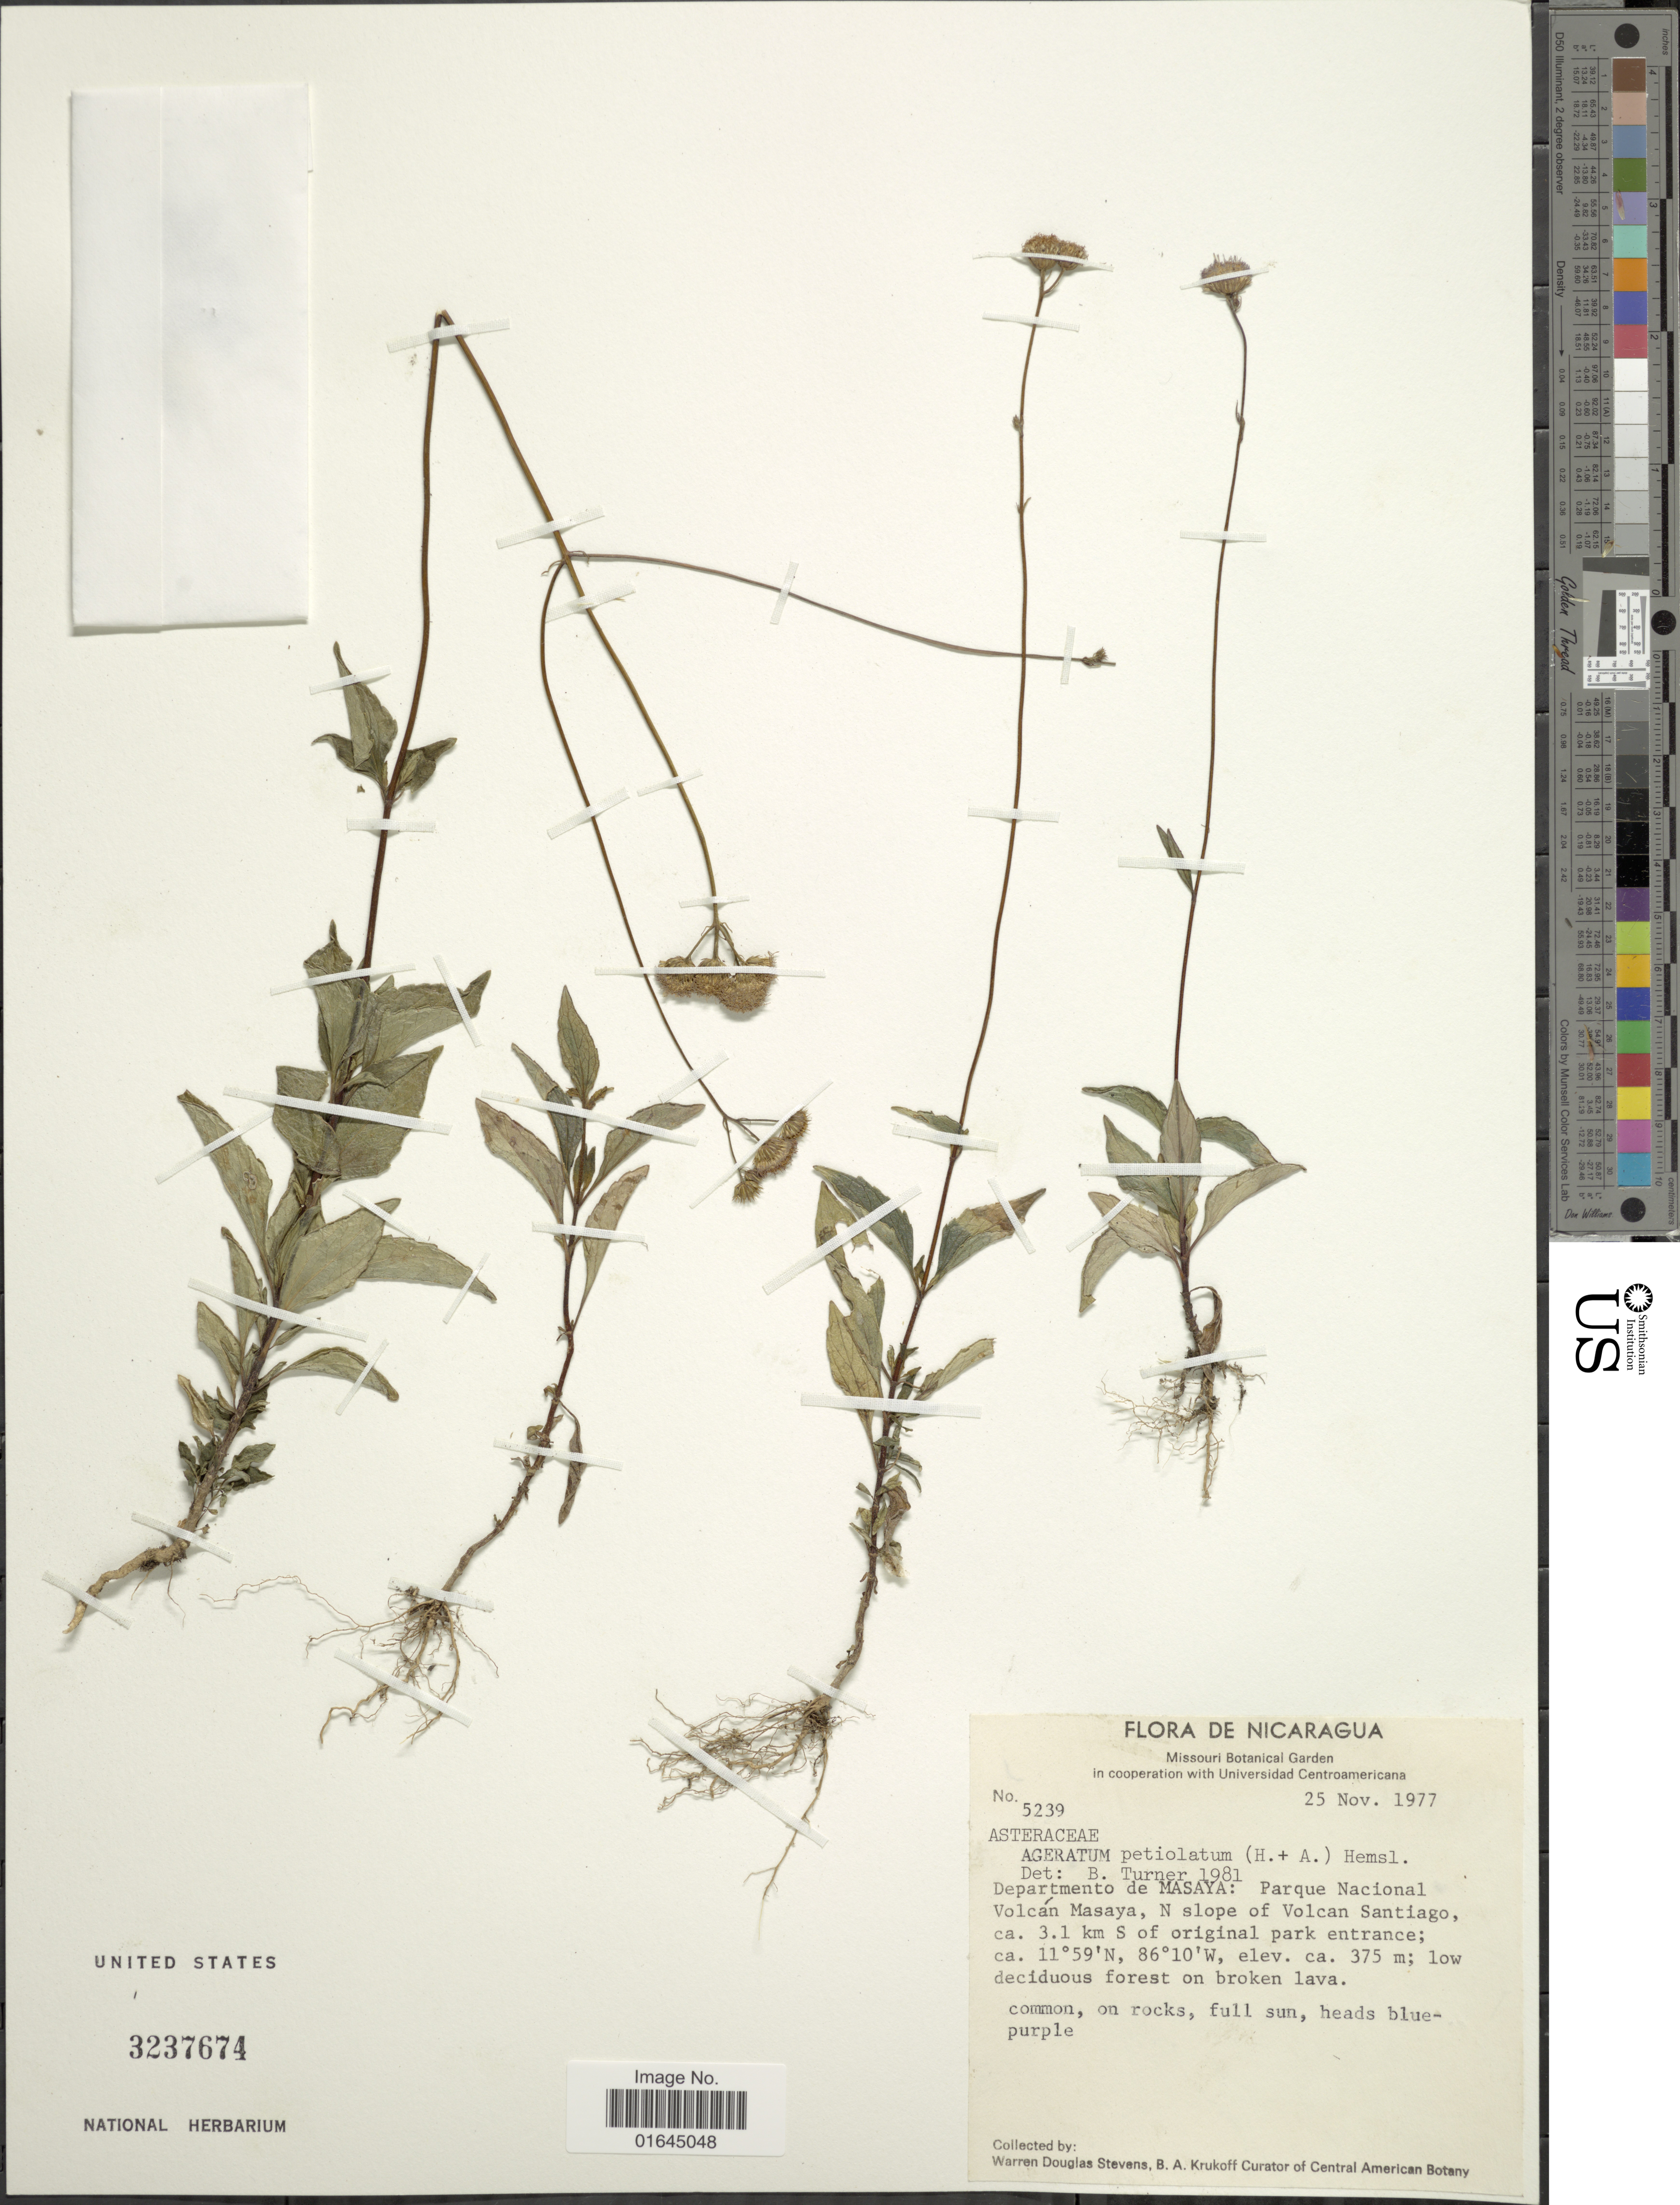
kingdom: Plantae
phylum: Tracheophyta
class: Magnoliopsida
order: Asterales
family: Asteraceae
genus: Ageratum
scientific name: Ageratum petiolatum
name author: (Hook. & Arn.) Hemsl.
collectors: W. D. Stevens & B. A. Krukoff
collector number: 5239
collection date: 1977-11-25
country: Nicaragua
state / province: Masaya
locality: Department de Masaya: Parque Nacional Volcán Masaya, N slope of Volcan Santiago, ca. 3.1 km S of original park entrance.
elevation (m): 375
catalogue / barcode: US 3237674